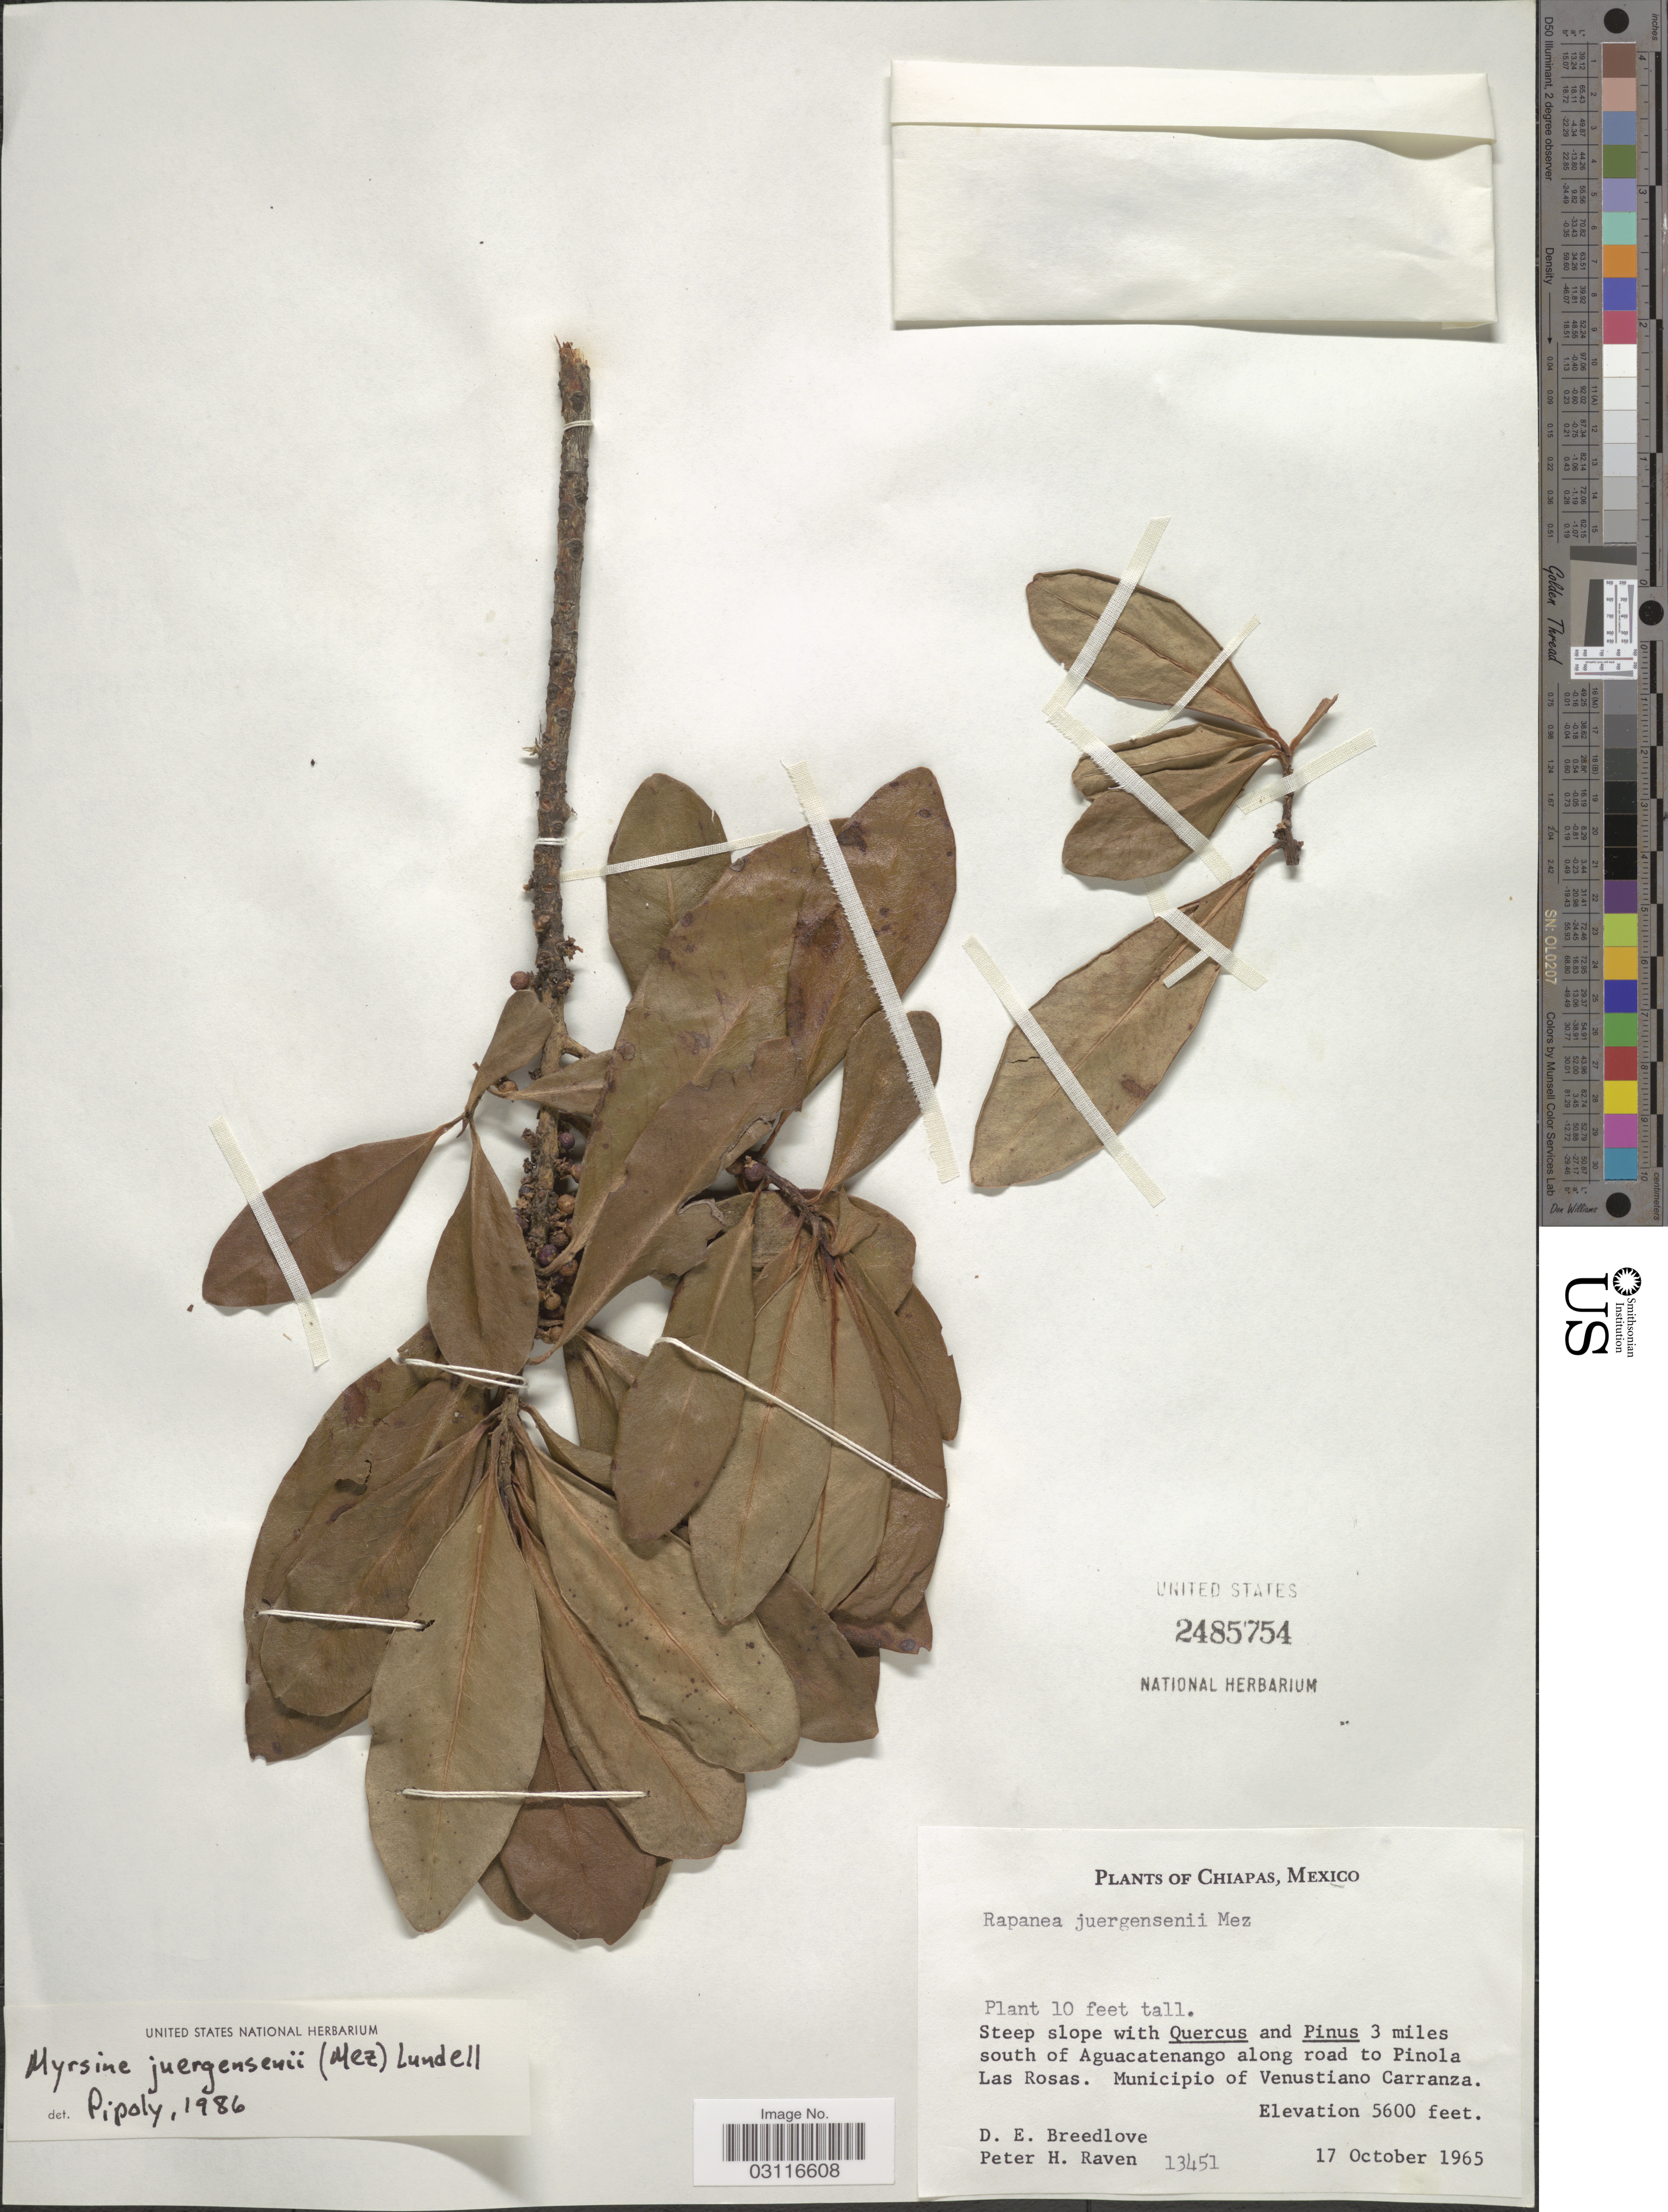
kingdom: Plantae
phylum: Tracheophyta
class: Magnoliopsida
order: Ericales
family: Primulaceae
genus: Myrsine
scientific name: Myrsine juergensenii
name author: (Mez) Lundell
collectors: D. E. Breedlove & P. Raven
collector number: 13451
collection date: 1965-10-17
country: Mexico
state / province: Chiapas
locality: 3 miles south of Aguacatenango along road to Pinola Las Rosas. Municipio of Venustiano Carranza.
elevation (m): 1707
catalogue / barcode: US 2485754